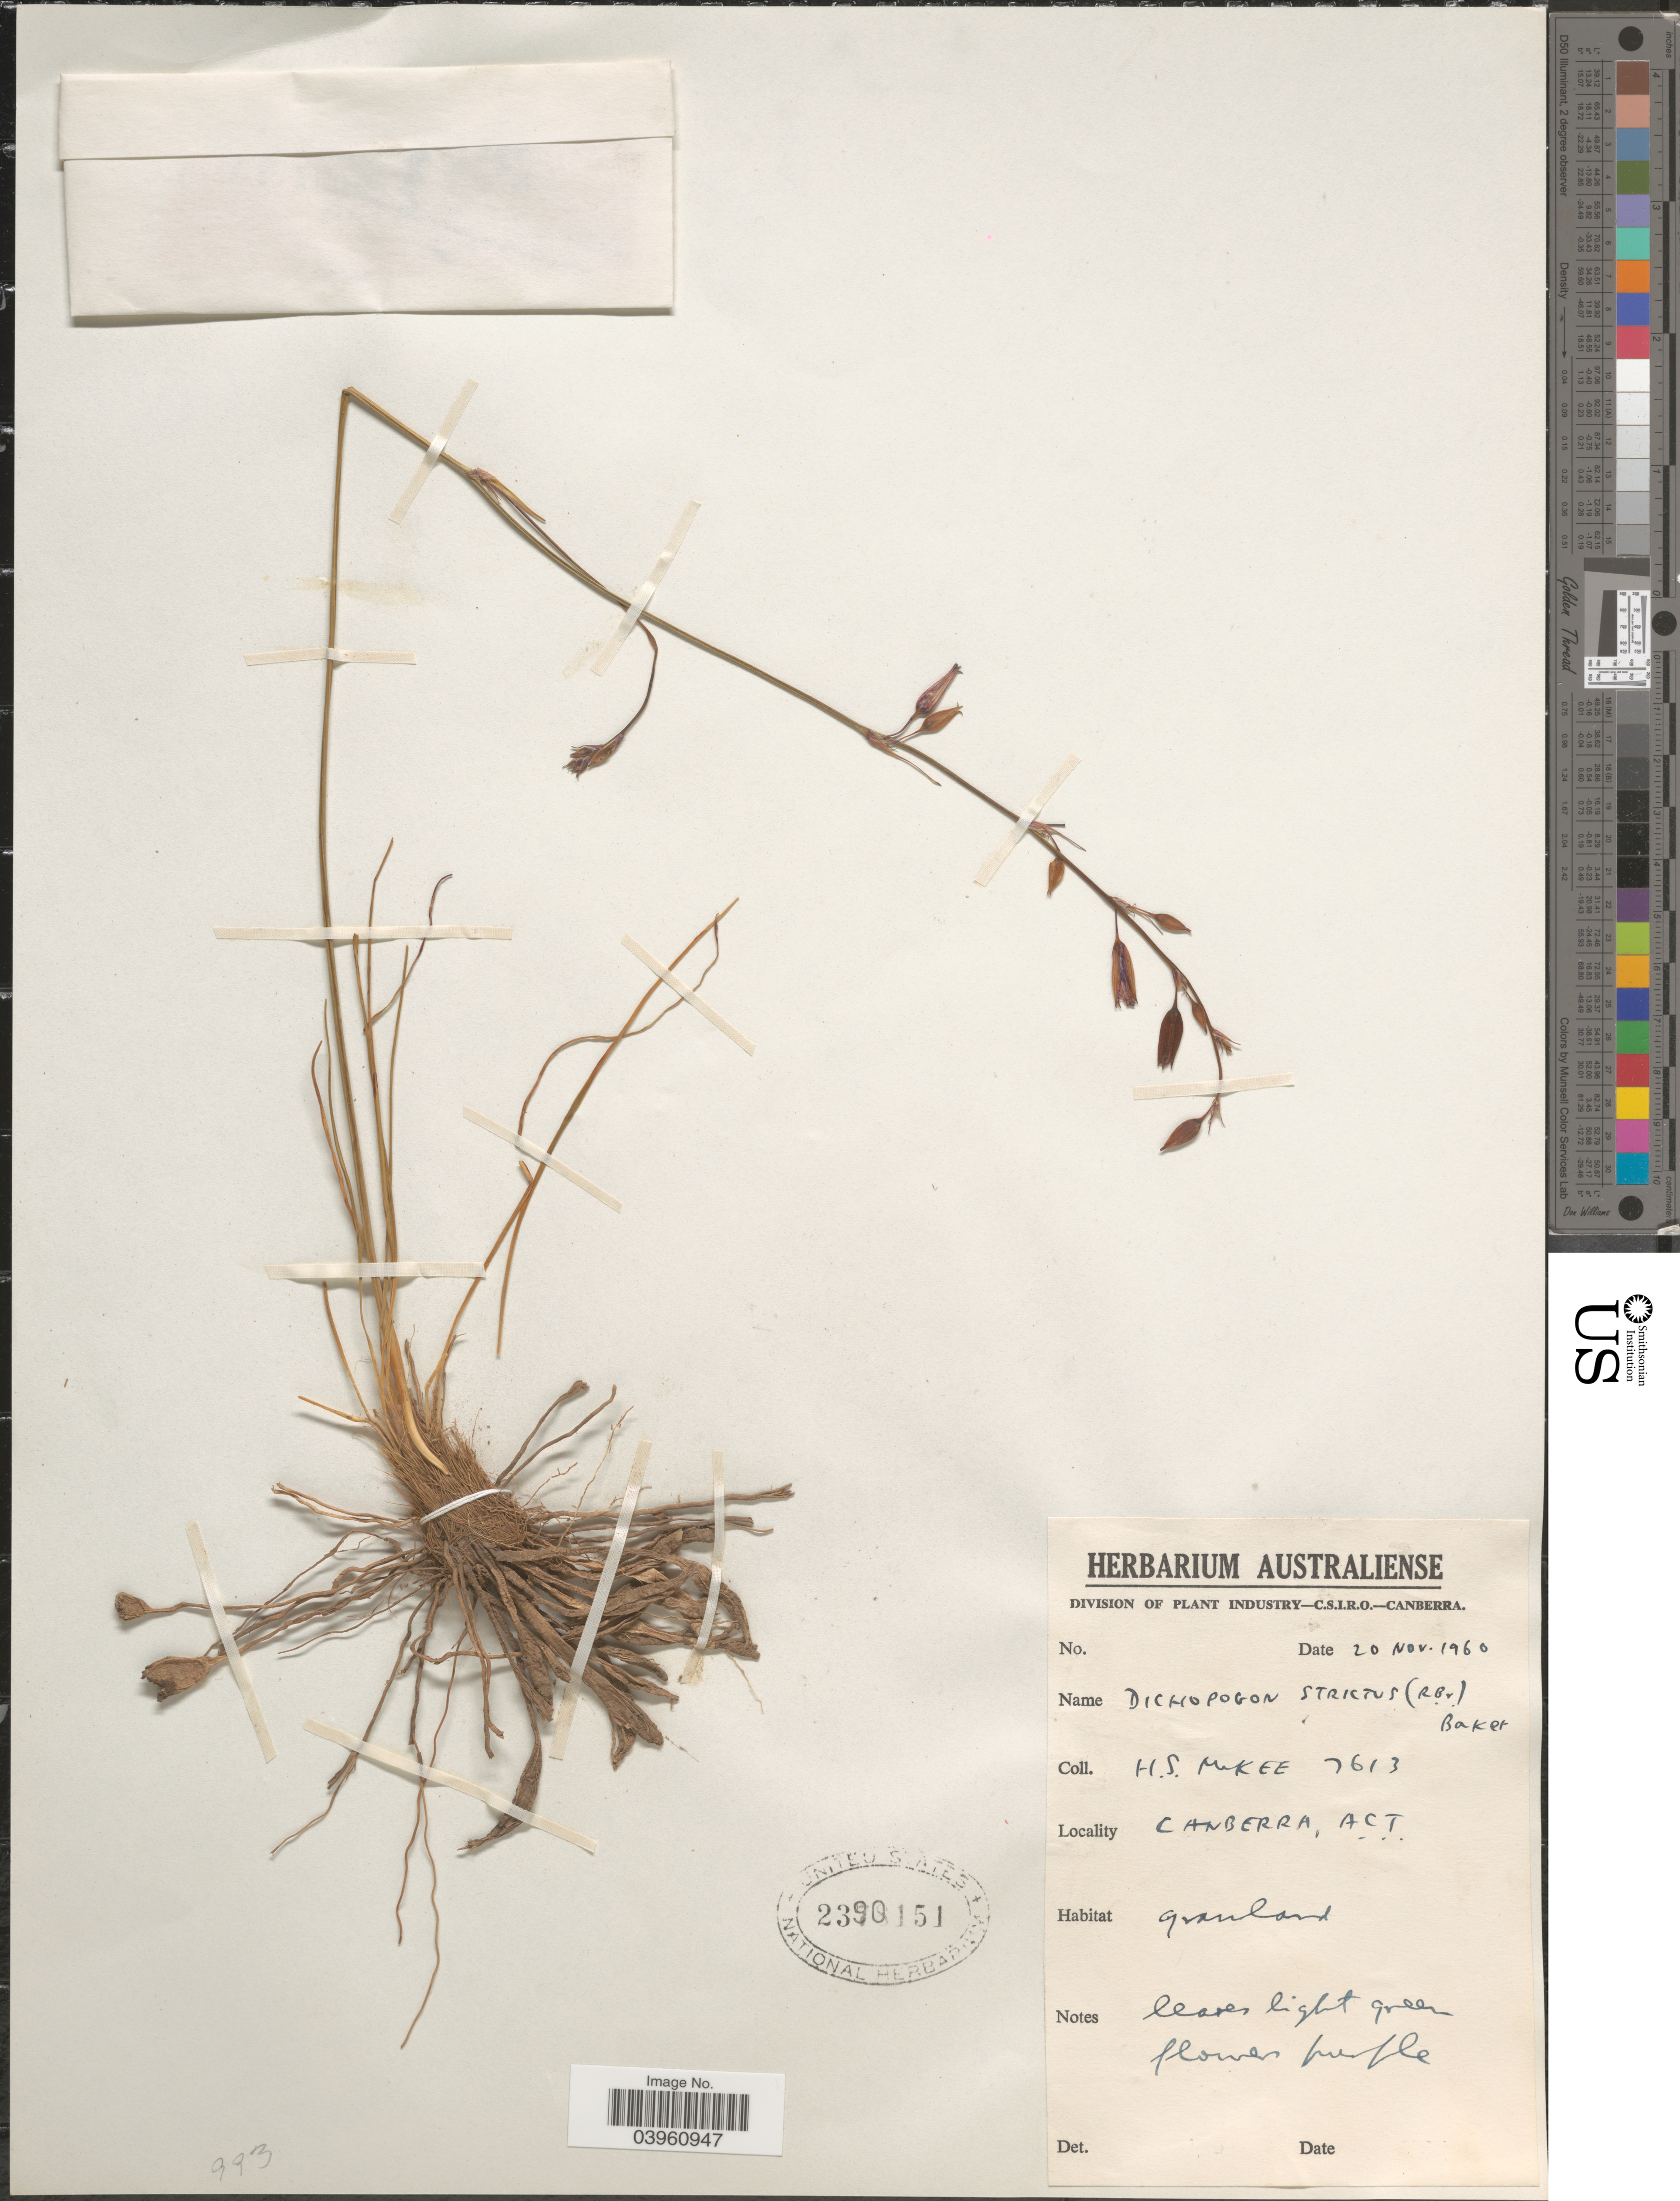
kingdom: Plantae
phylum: Tracheophyta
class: Liliopsida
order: Asparagales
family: Asparagaceae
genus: Dichopogon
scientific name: Dichopogon strictus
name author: Baker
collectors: H. S. McKee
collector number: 7613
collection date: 1960-11-20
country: Australia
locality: Canberry, A.C.T.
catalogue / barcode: US 2390151